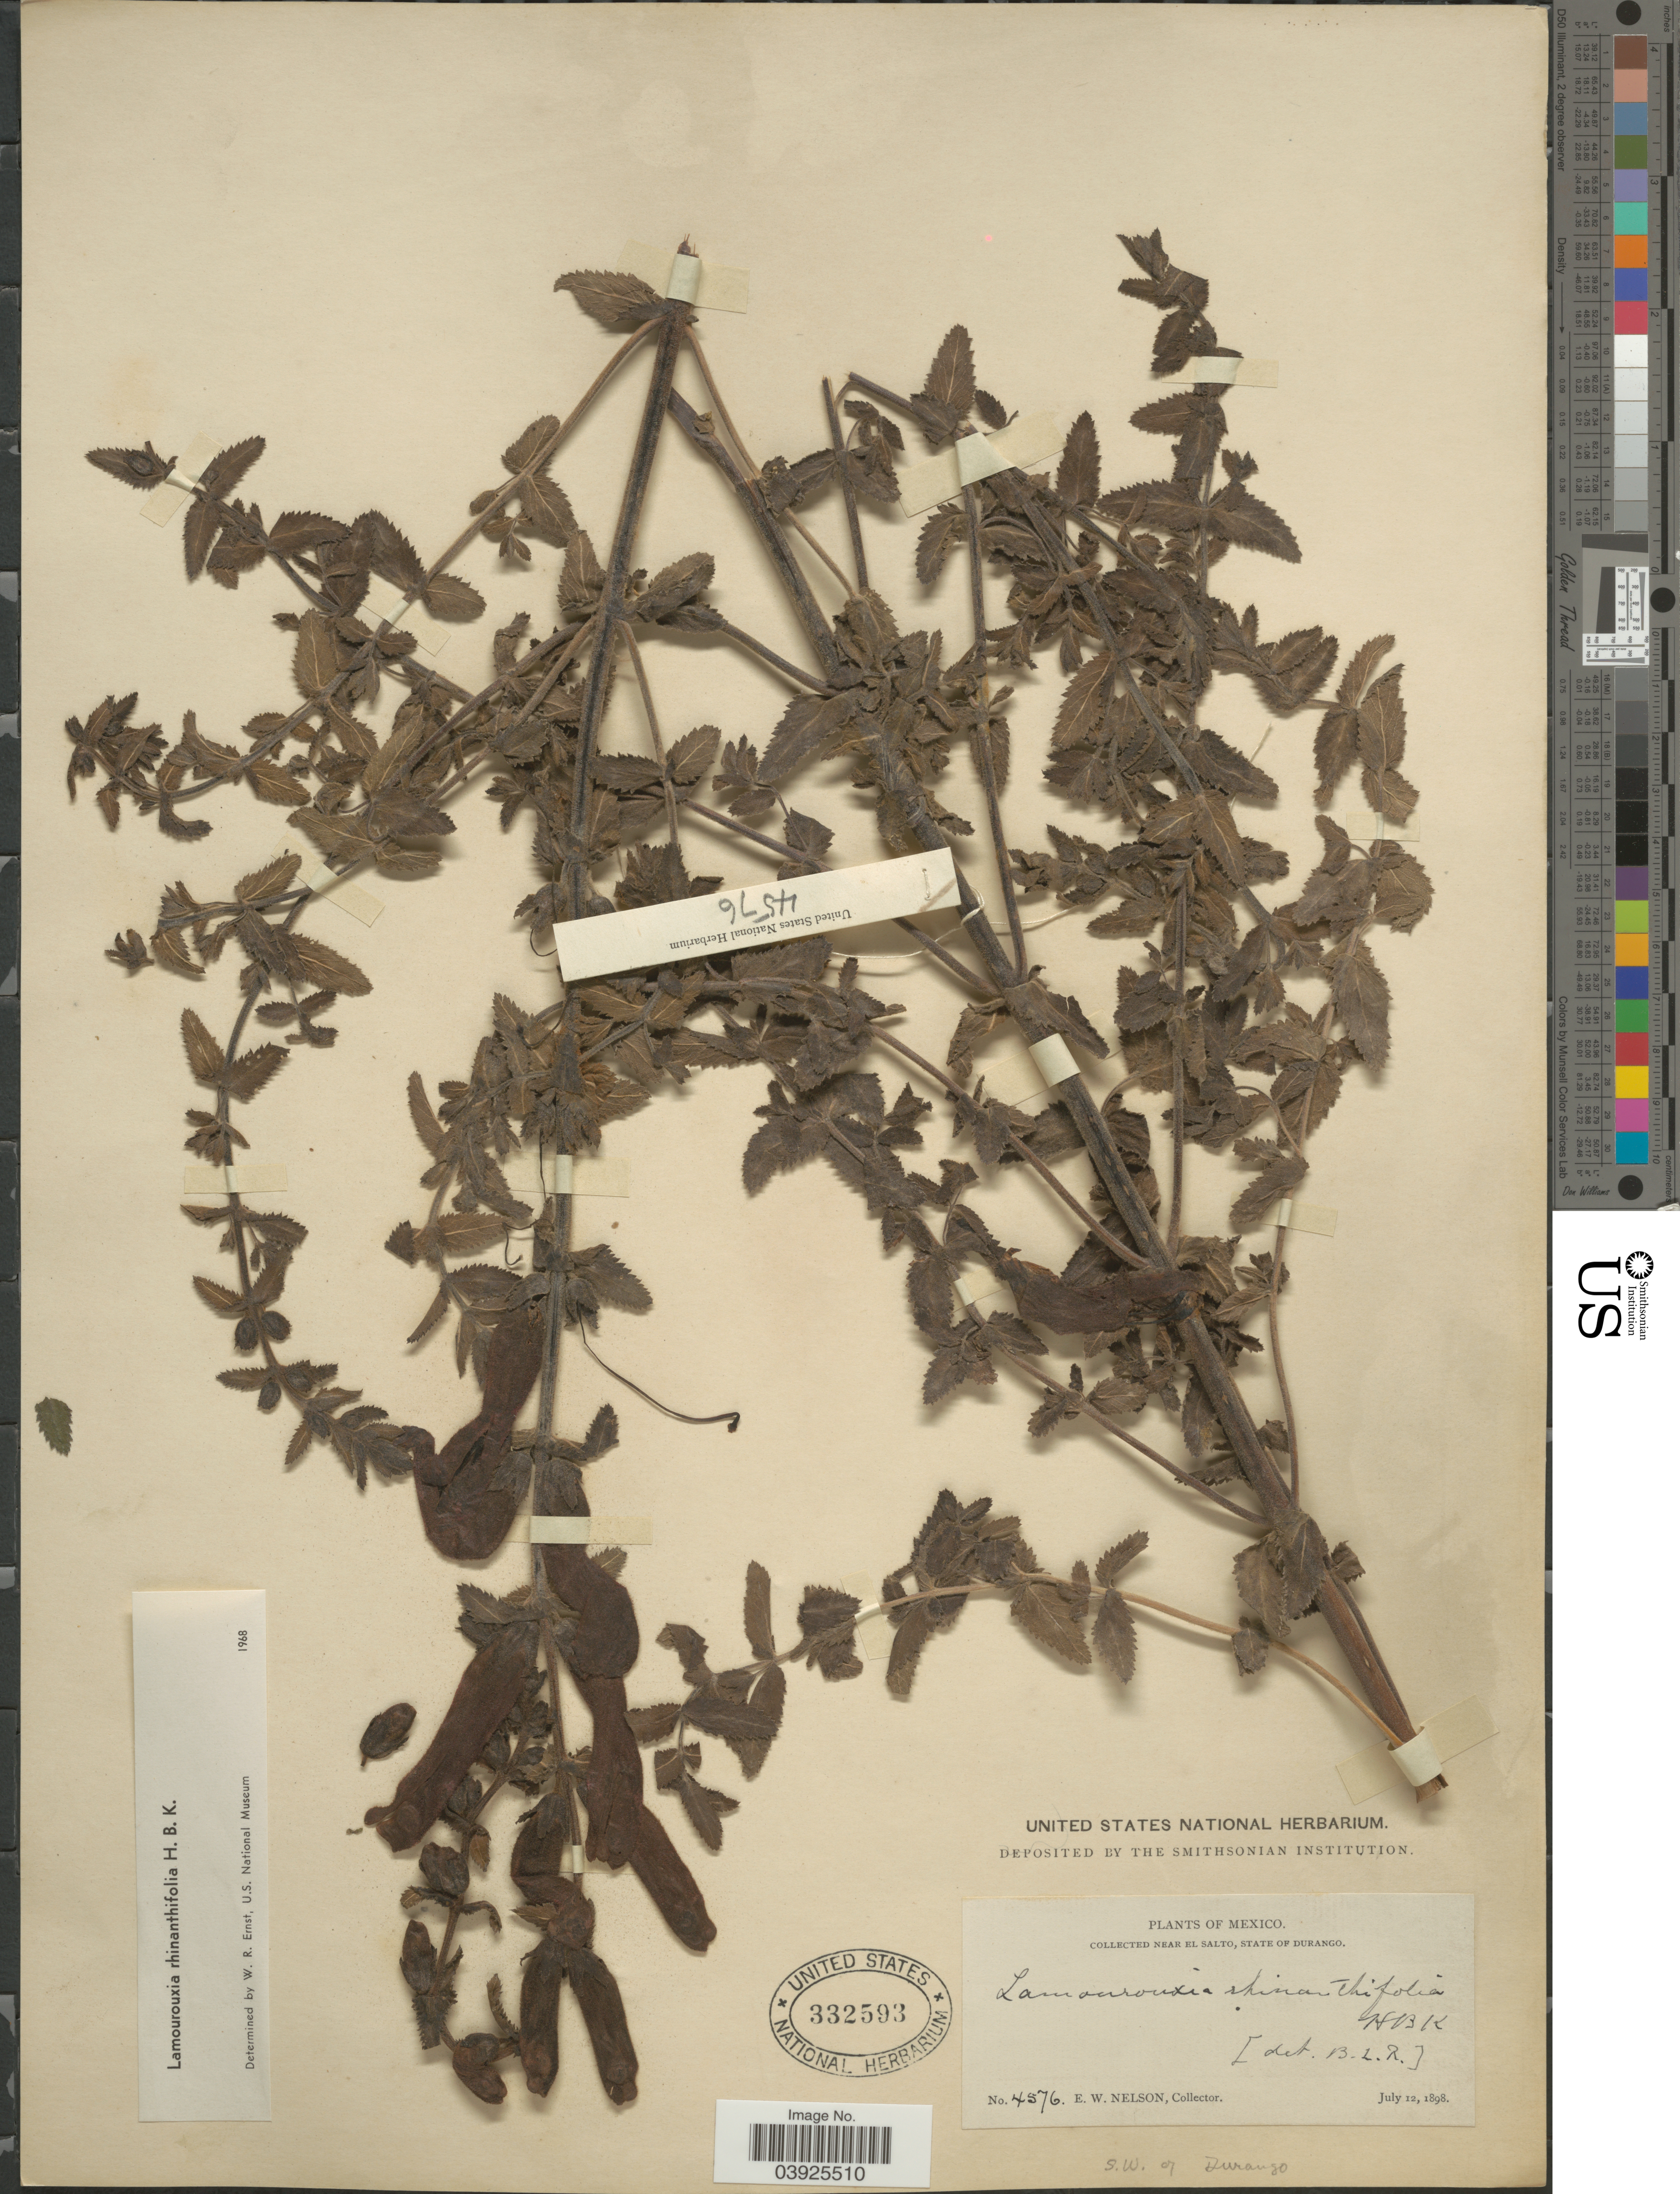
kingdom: Plantae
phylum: Tracheophyta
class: Magnoliopsida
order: Lamiales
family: Orobanchaceae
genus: Lamourouxia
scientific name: Lamourouxia rhinanthifolia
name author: Kunth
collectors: E. W. Nelson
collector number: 4576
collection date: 1898-07-12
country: Mexico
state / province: Durango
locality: Near El Salto. S.W. of Durango.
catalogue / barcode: US 332593